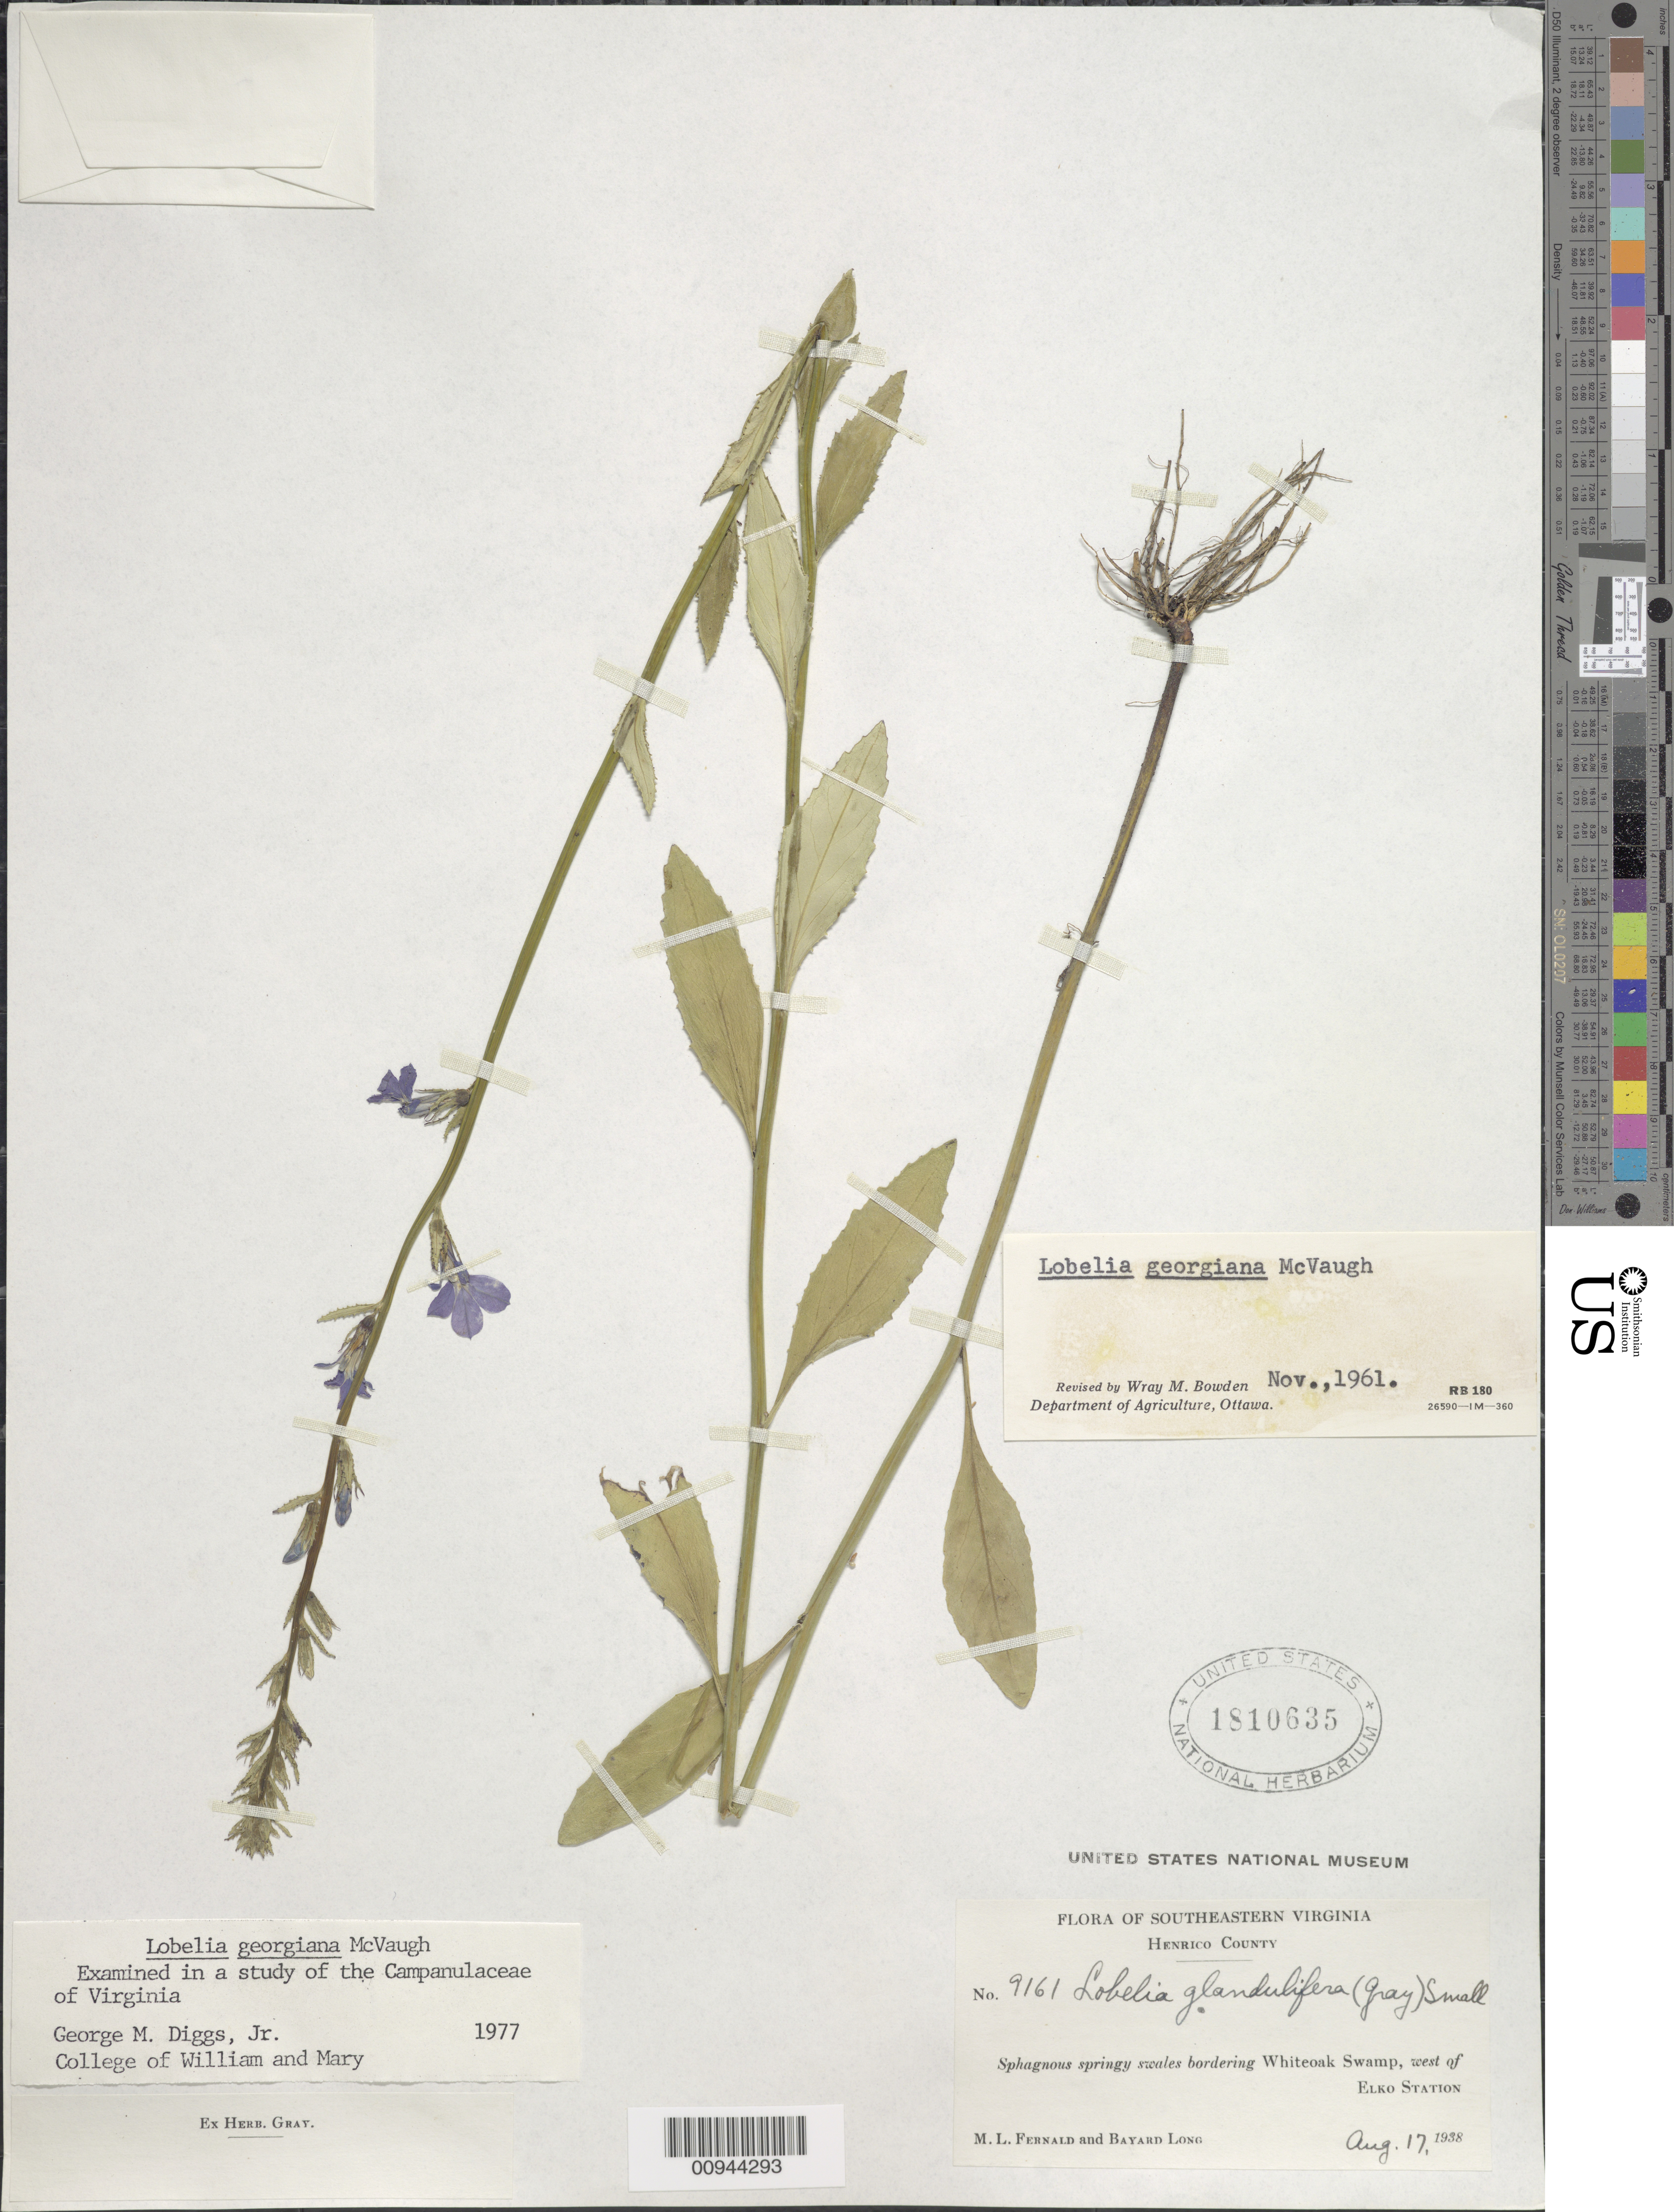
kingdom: Plantae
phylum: Tracheophyta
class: Magnoliopsida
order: Asterales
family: Campanulaceae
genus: Lobelia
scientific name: Lobelia georgiana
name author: McVaugh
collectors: M. L. Fernald & B. H. Long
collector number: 9161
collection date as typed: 17 Aug 1938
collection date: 1938-08-17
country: United States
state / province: Virginia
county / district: Henrico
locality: Bordering Whiteoak Swamp, west of Elko Station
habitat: sphagnous springy swales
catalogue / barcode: US 1810635